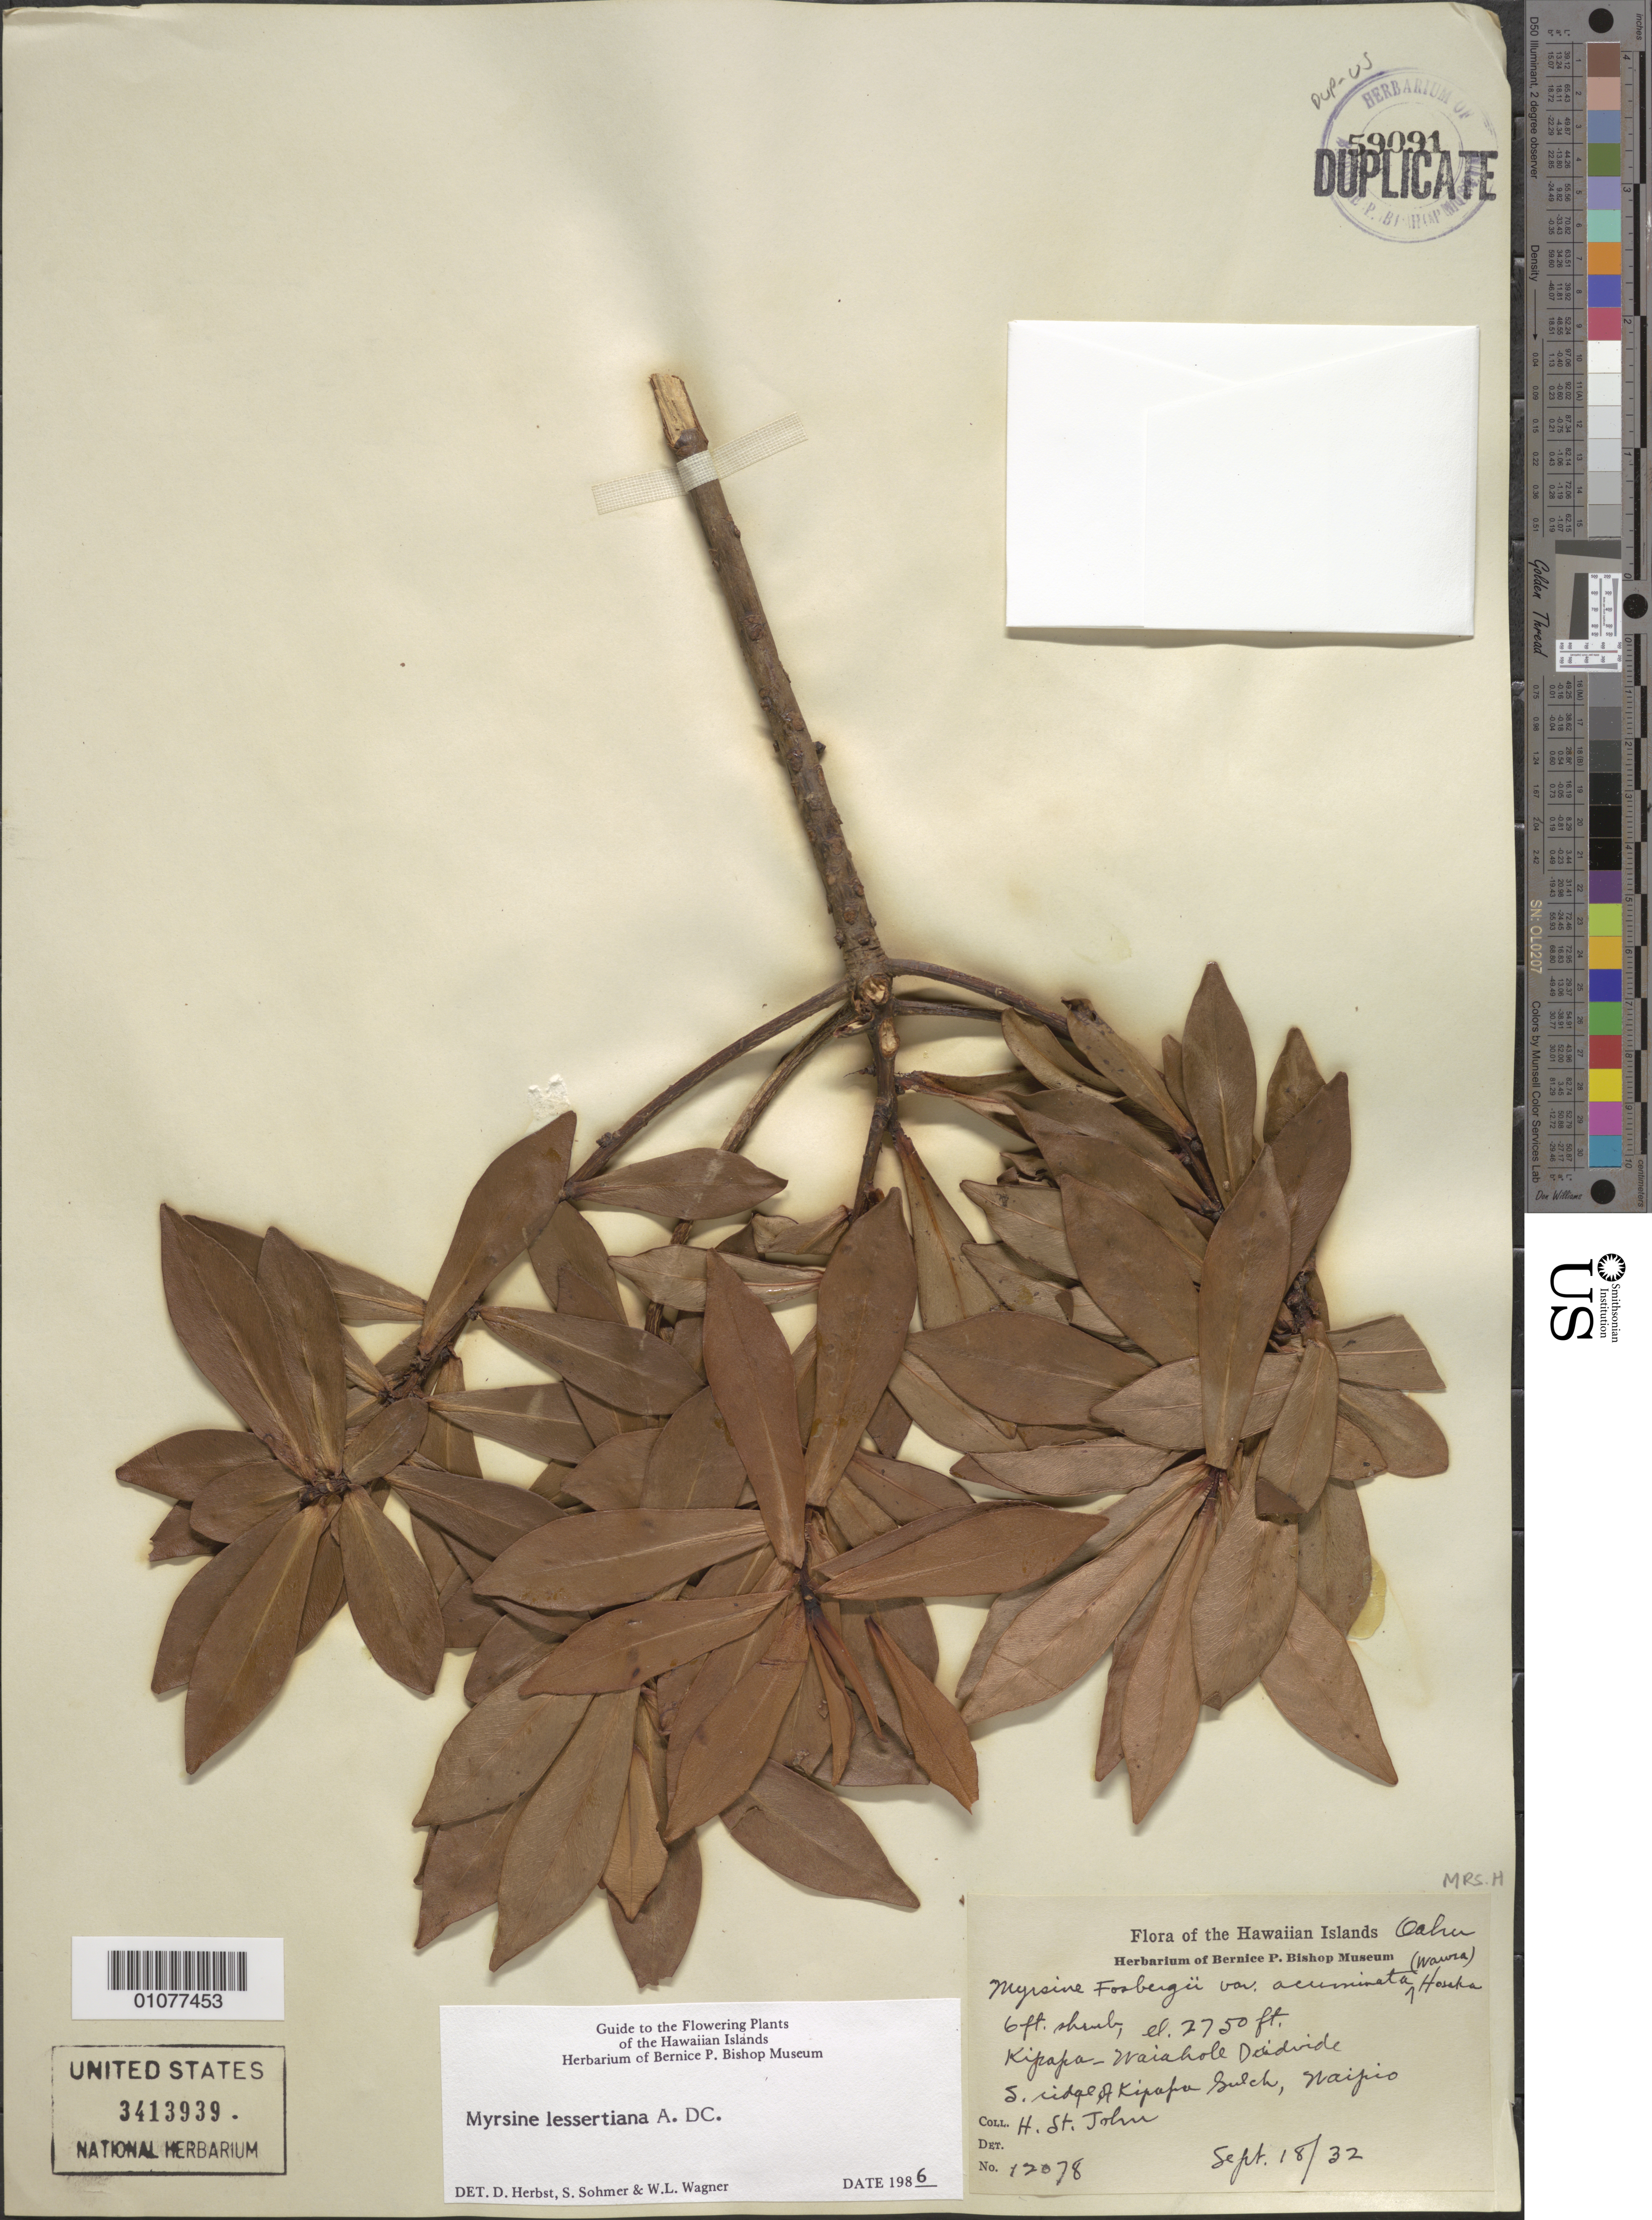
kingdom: Plantae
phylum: Tracheophyta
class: Magnoliopsida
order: Ericales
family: Primulaceae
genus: Myrsine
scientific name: Myrsine lessertiana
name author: A. DC.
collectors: H. St. John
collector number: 12078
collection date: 1932-09-18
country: United States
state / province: Hawaii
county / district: Honolulu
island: Oahu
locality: Kipapa-Waiahole divide, S riedge of Kipapa Gulch, Wiapio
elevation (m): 838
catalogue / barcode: US 3413939